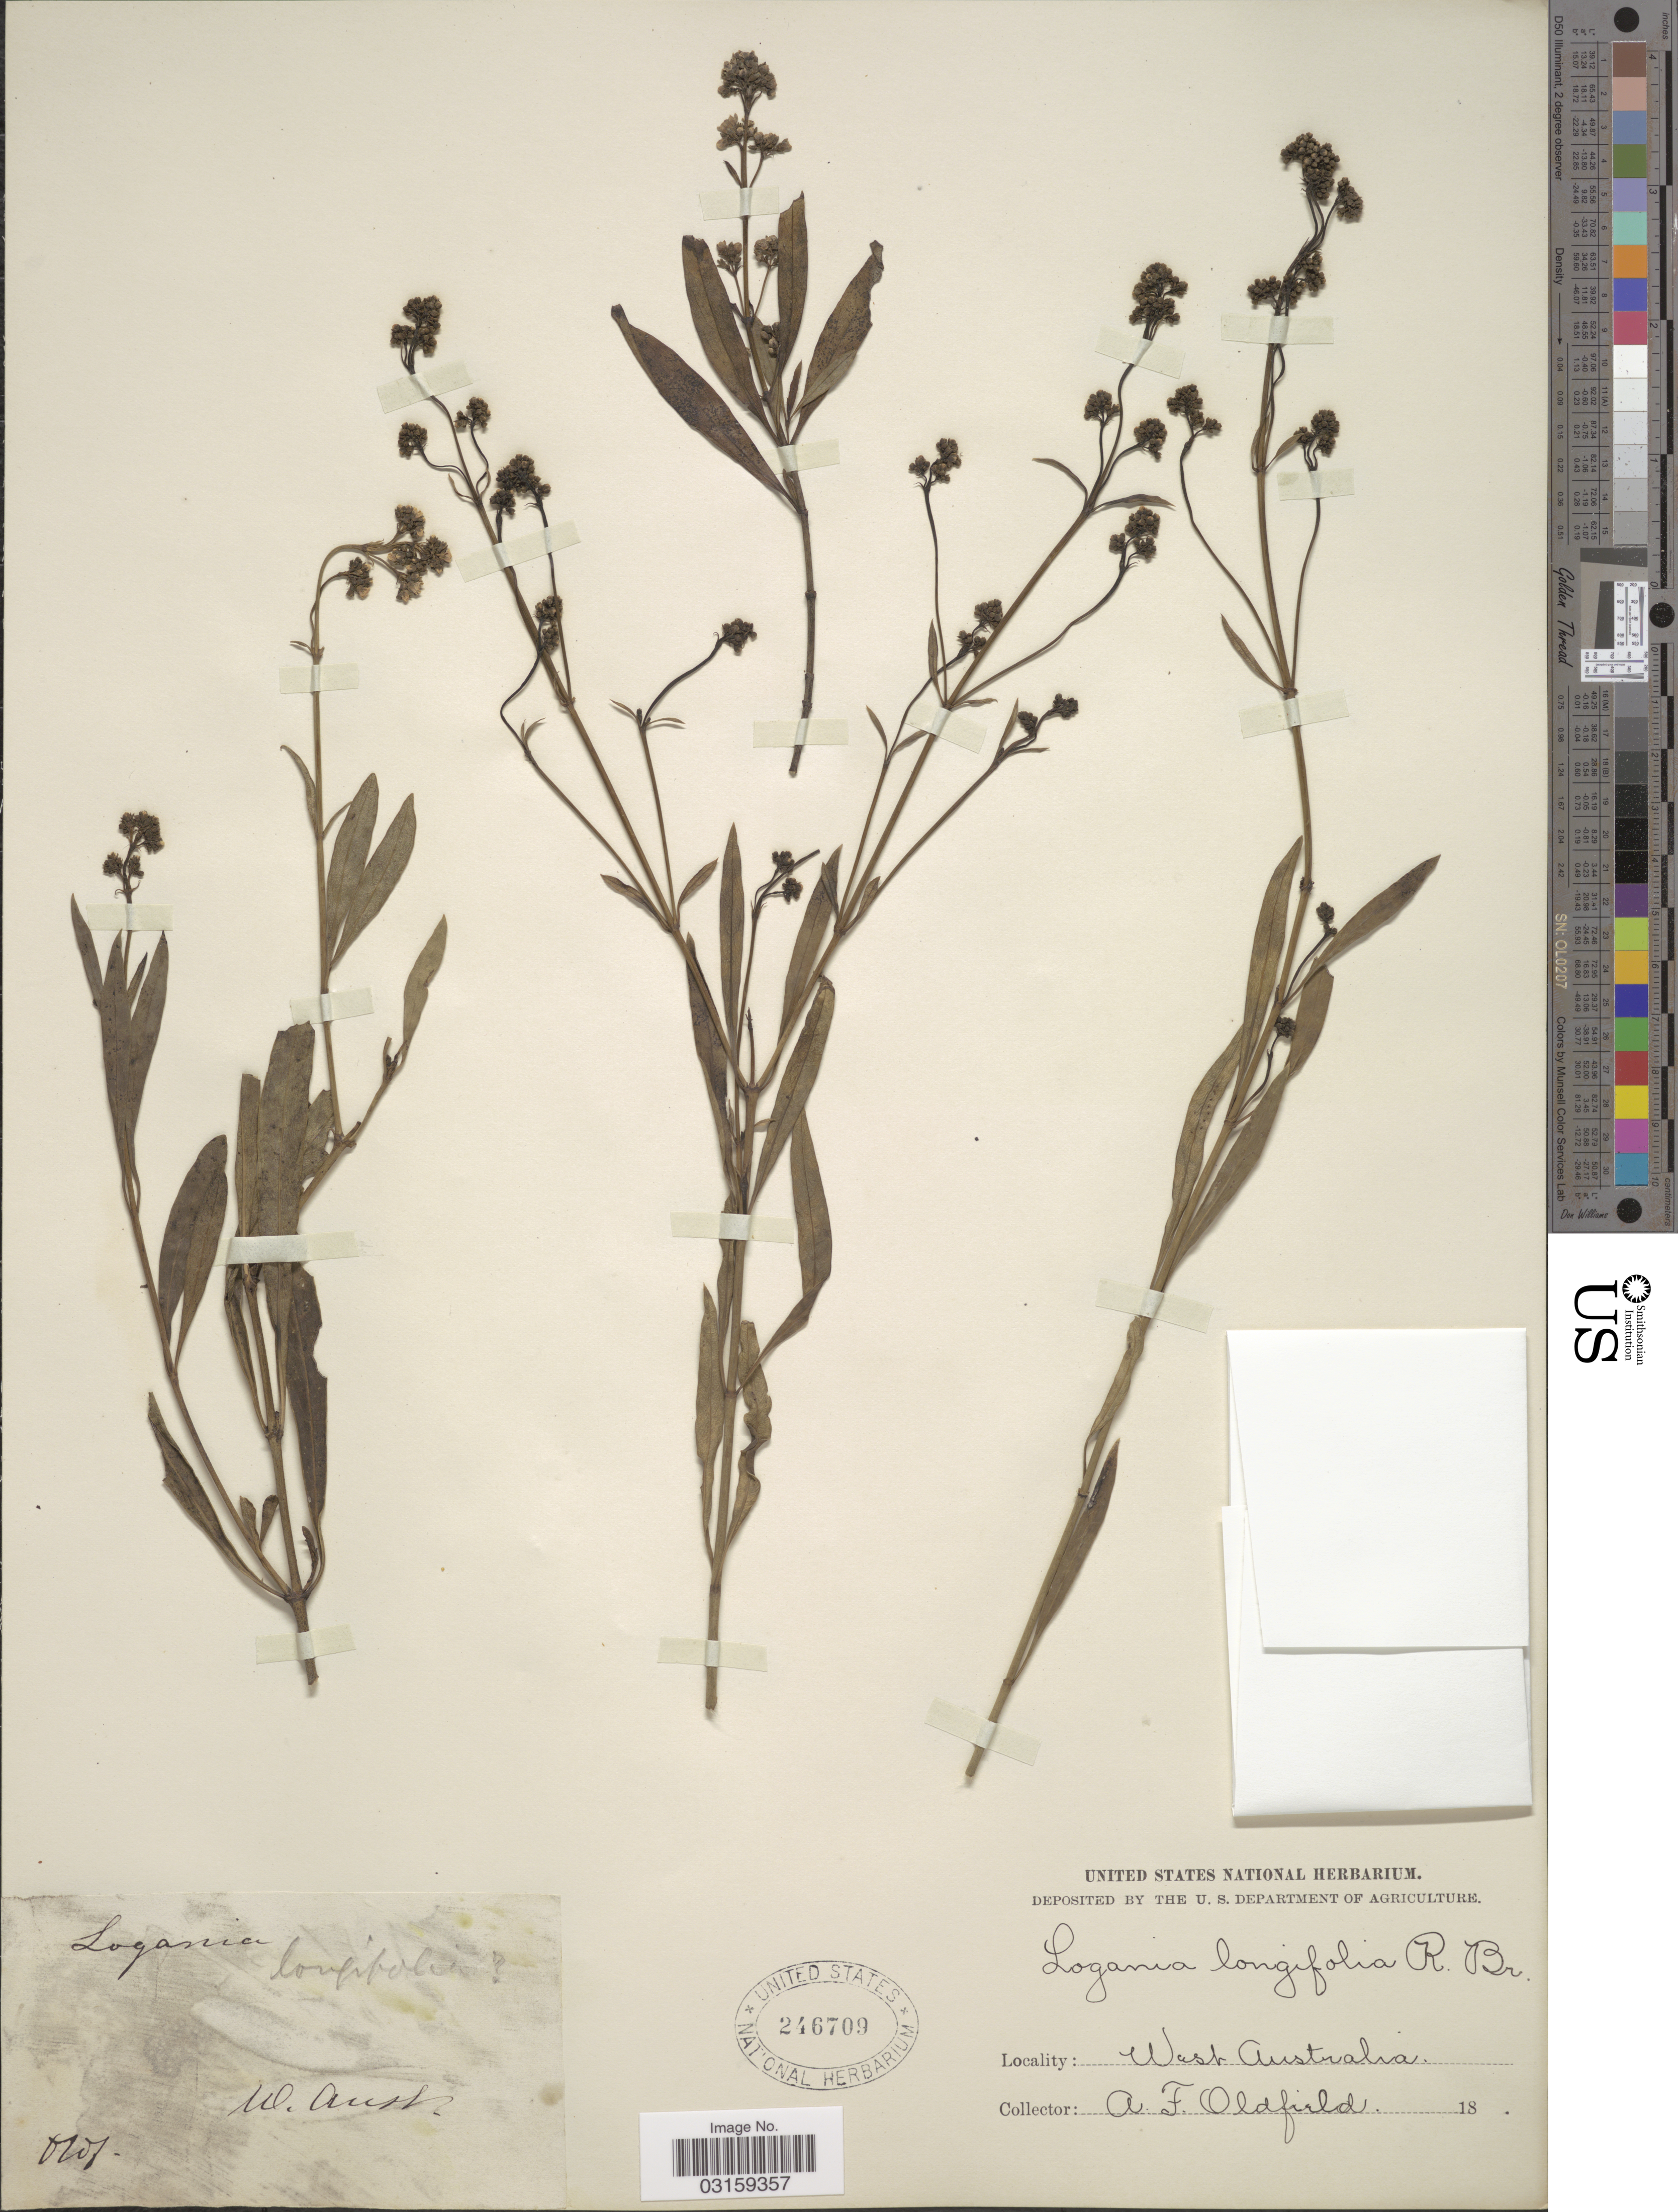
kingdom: Plantae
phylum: Tracheophyta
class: Magnoliopsida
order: Gentianales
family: Loganiaceae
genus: Logania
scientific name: Logania vaginalis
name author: (Labill.) F. Muell.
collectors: A. Oldfield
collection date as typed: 18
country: Australia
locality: West Australia.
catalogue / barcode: US 246709